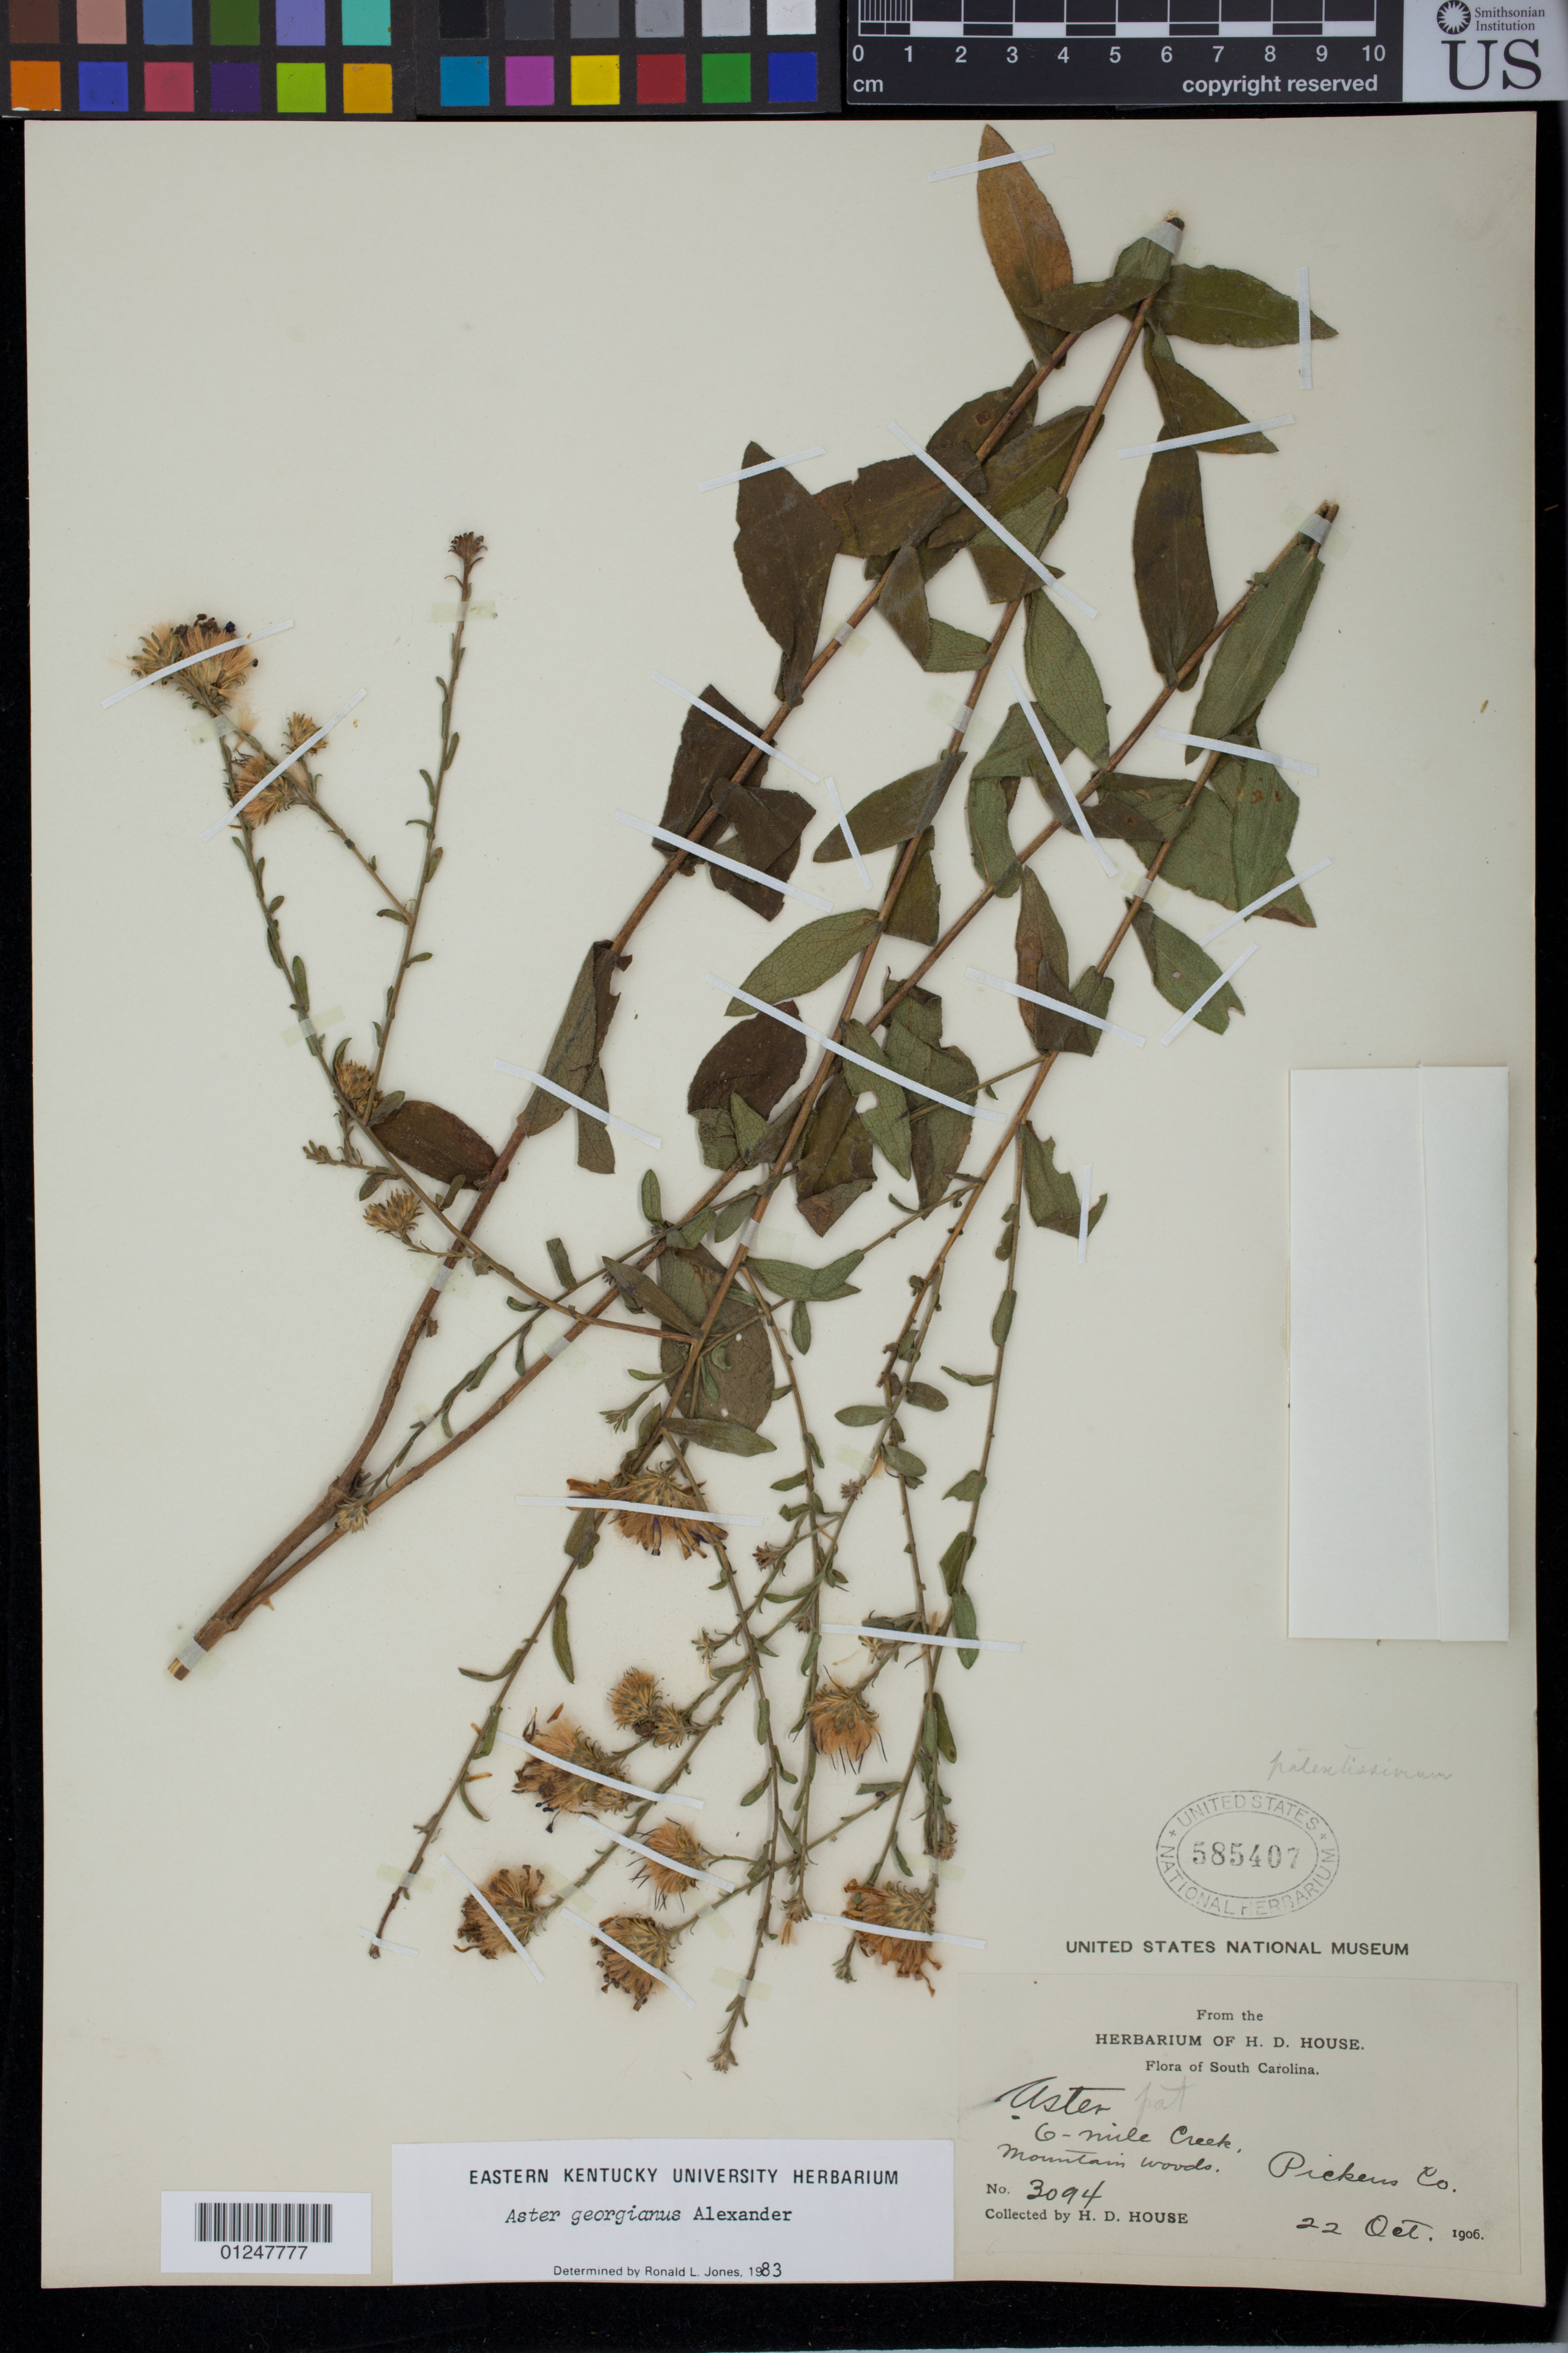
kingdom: Plantae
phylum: Tracheophyta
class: Magnoliopsida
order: Asterales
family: Asteraceae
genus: Aster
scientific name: Aster georgianus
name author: Alexander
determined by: Jones, R. L.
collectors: H. D. House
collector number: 3094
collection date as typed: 22 Oct 1906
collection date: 1906-10-22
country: United States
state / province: South Carolina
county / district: Pickens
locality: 6 mile creek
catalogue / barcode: US 585407